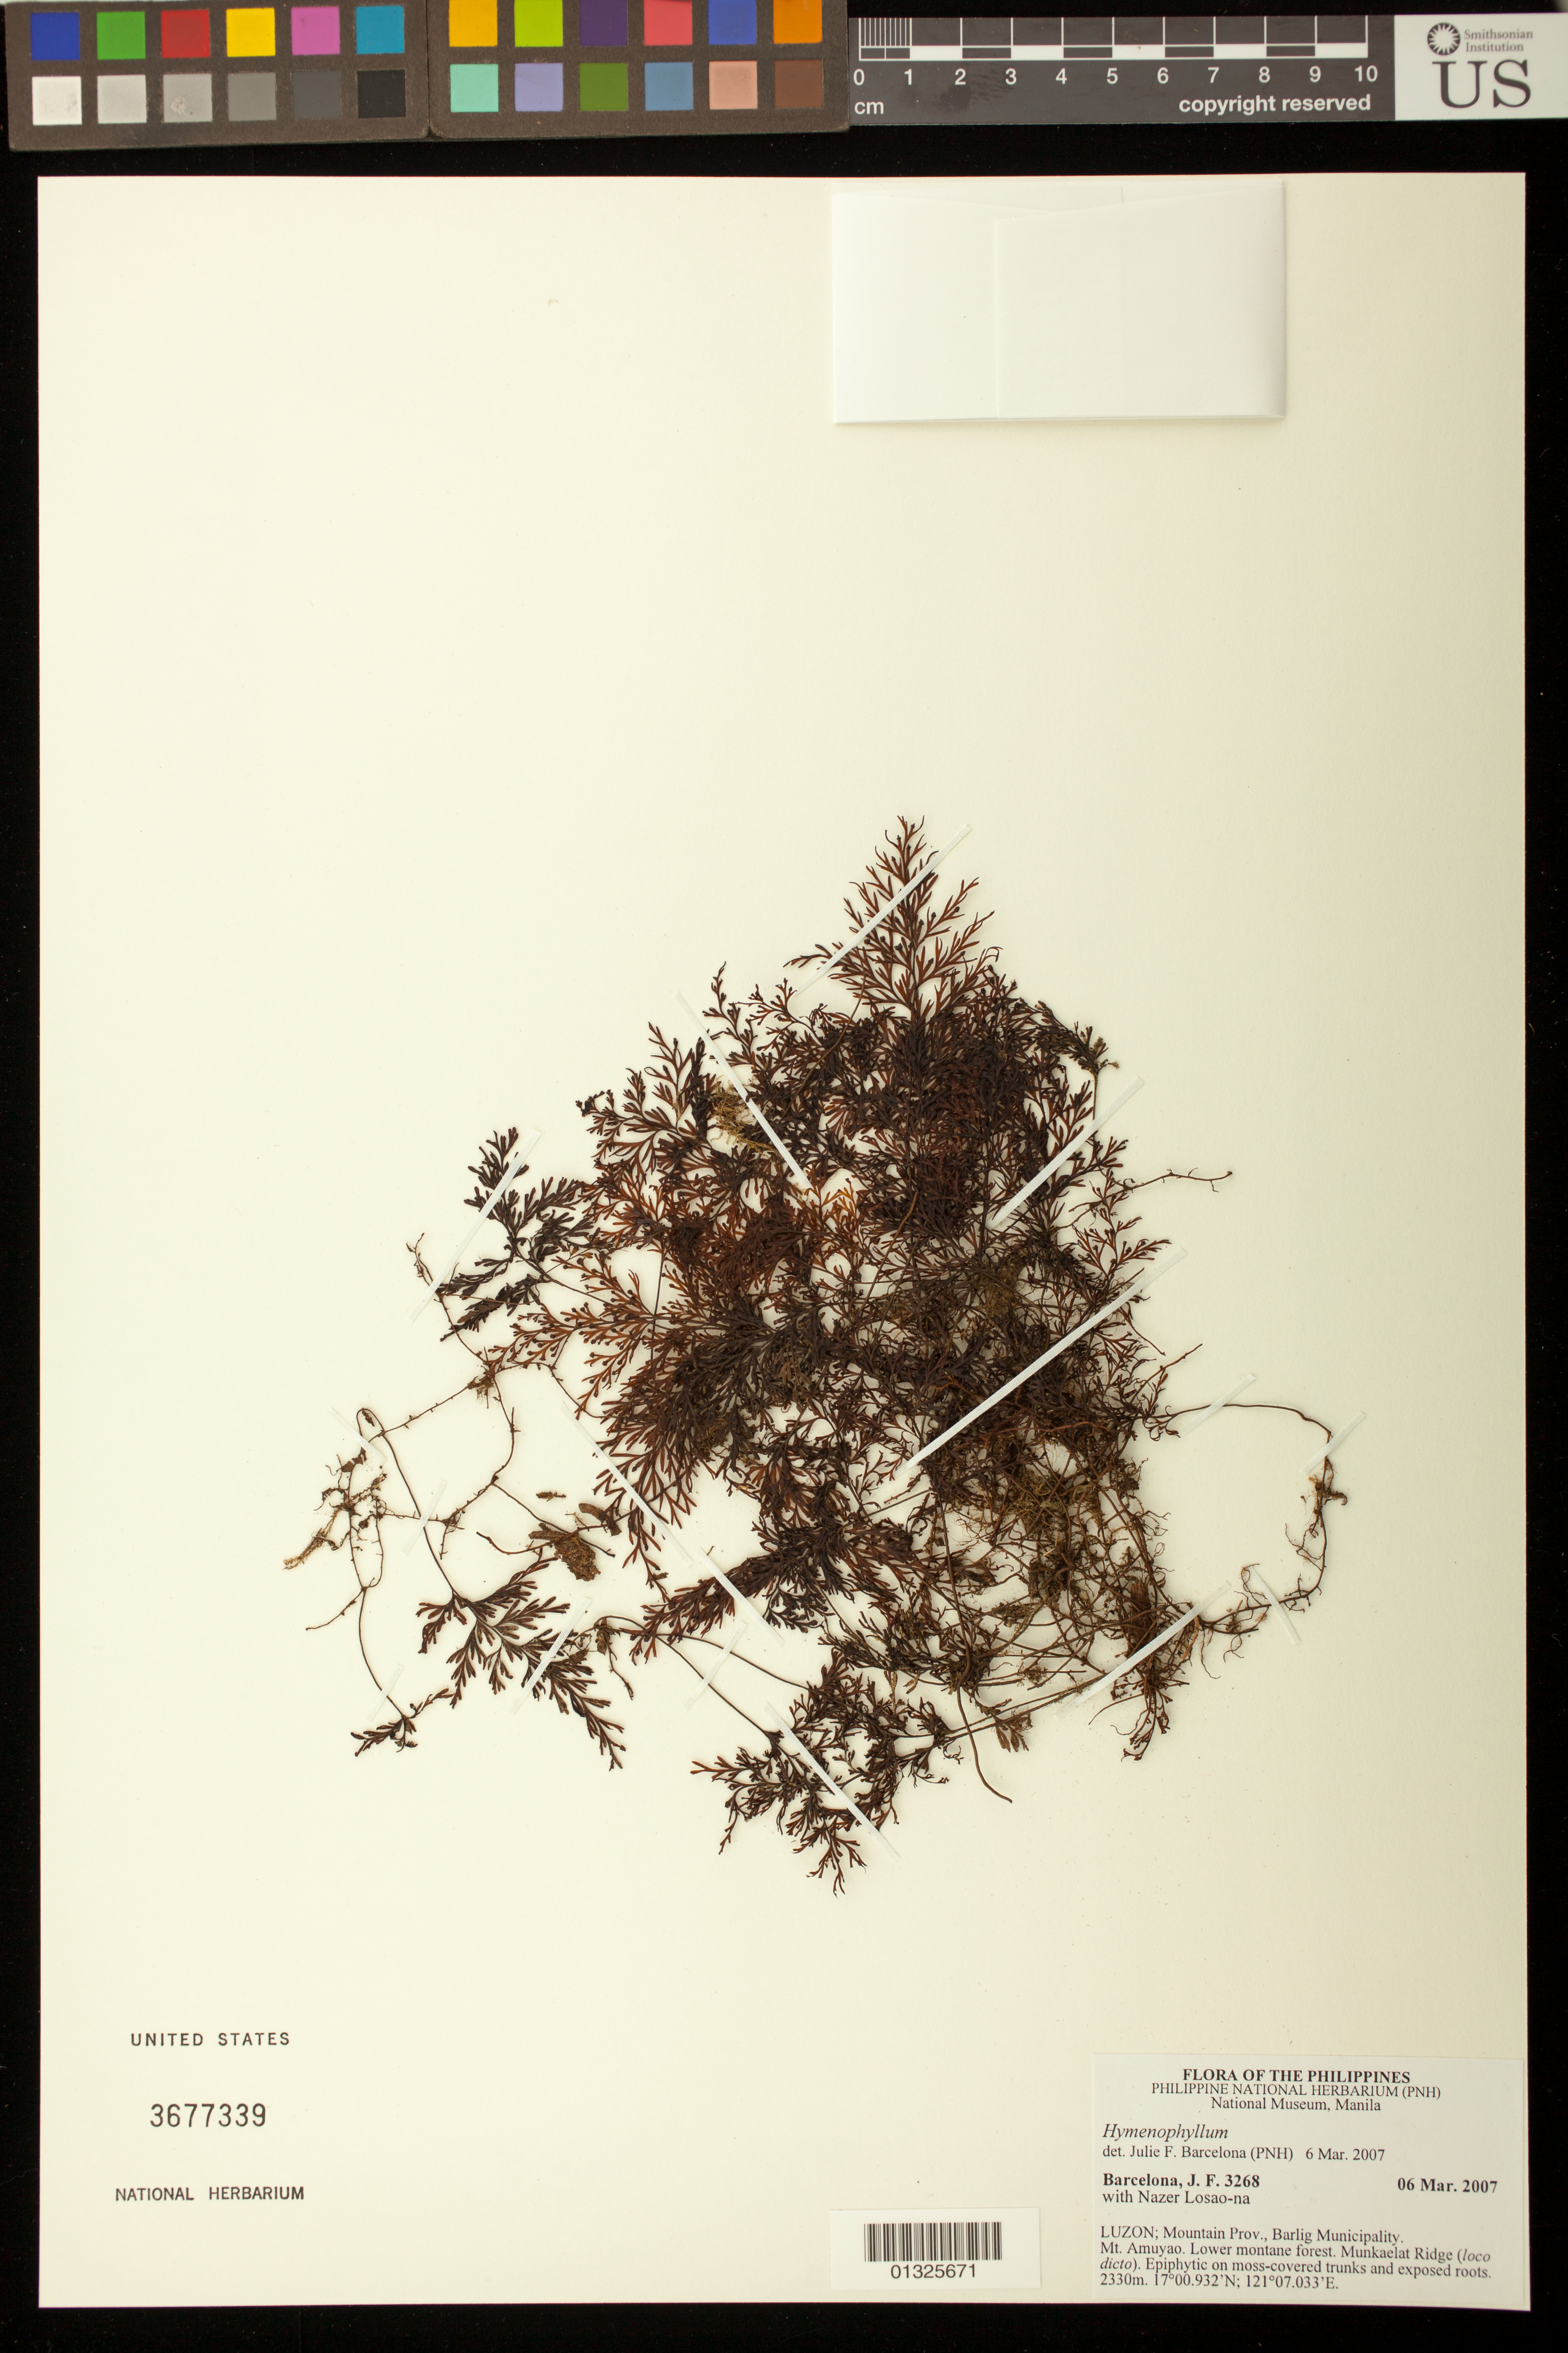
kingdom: Plantae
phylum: Tracheophyta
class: Polypodiopsida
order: Hymenophyllales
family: Hymenophyllaceae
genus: Hymenophyllum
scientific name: Hymenophyllum sp.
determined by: Barcelona, J. F.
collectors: J. F. Barcelona & N. Losao-na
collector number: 3268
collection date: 2007-03-06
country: Philippines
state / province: Cordillera (Administrative Region)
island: Luzon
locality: Luzon; Mountain Prov., Barlig Municipality, Mt. Amuyao.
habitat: Lower montane forest. Munkaelat Ridge.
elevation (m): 2330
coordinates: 17 00.932 N, 121 07.033 E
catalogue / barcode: US 3677339